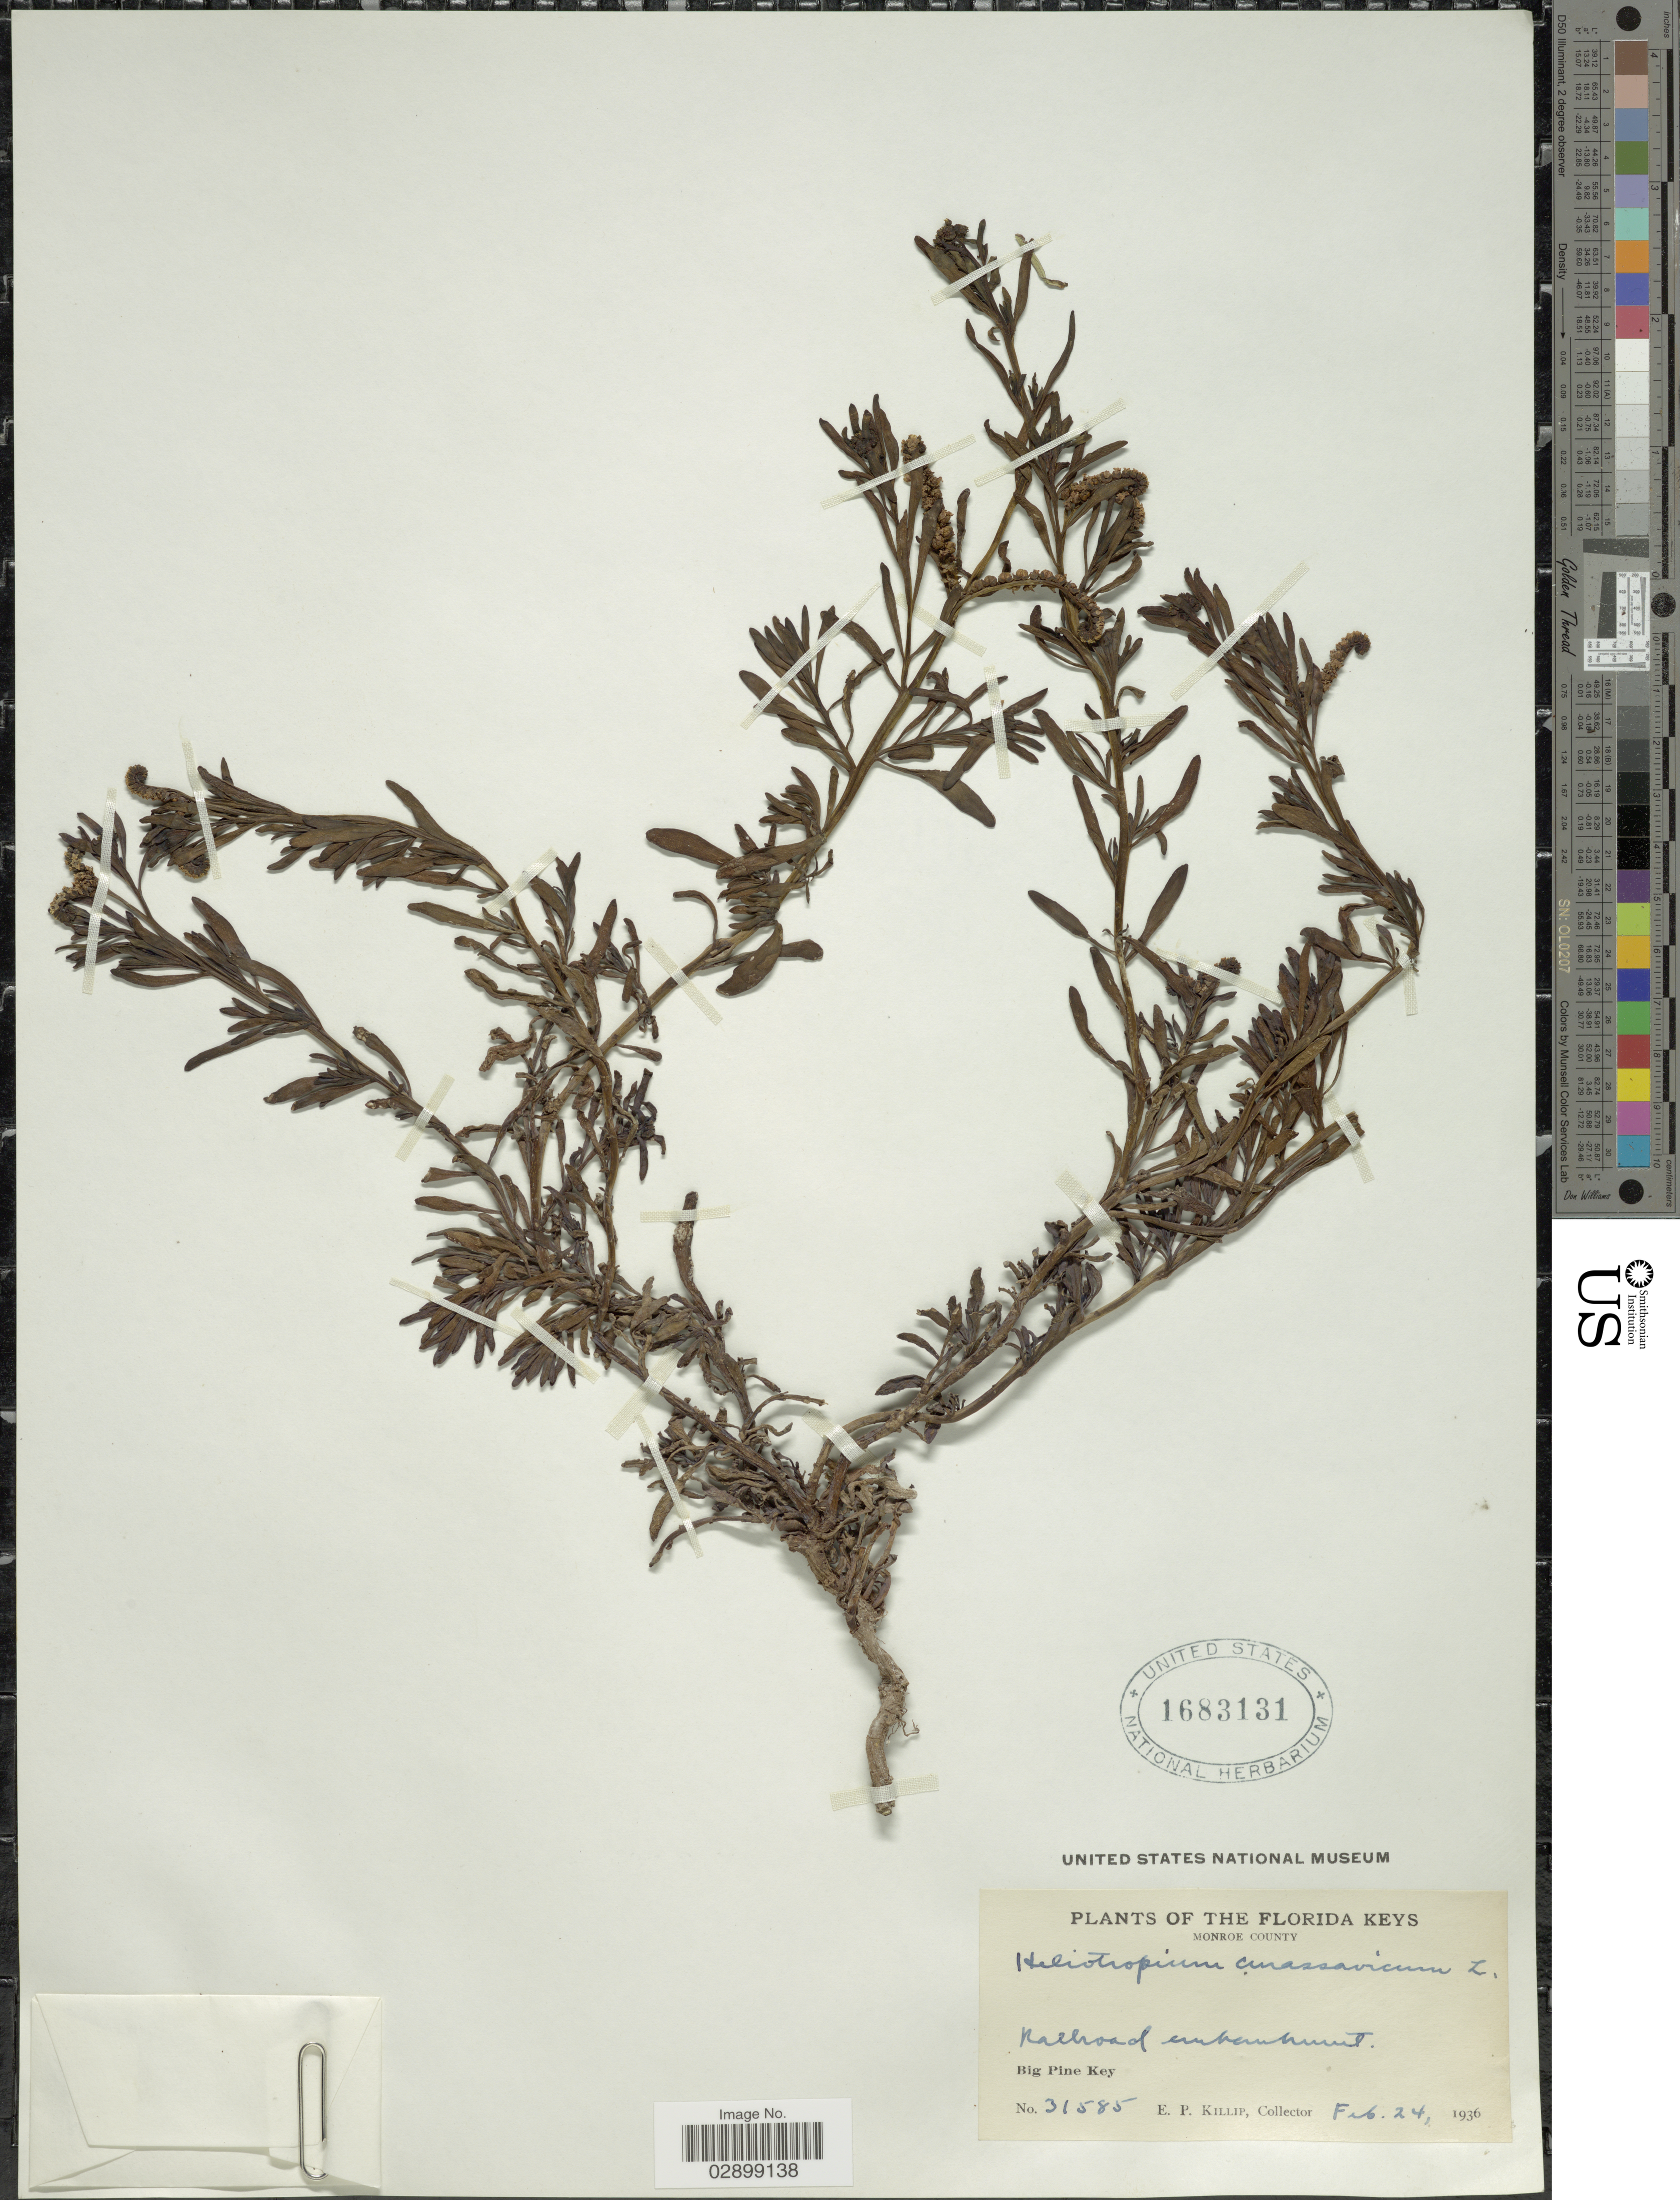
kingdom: Plantae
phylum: Tracheophyta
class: Magnoliopsida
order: Boraginales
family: Heliotropiaceae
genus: Heliotropium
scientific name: Heliotropium curassavicum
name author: L.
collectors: E. P. Killip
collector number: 31585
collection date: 1936-02-24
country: United States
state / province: Florida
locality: Florida Keys. Monroe County. Big Pine Key.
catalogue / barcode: US 1683131